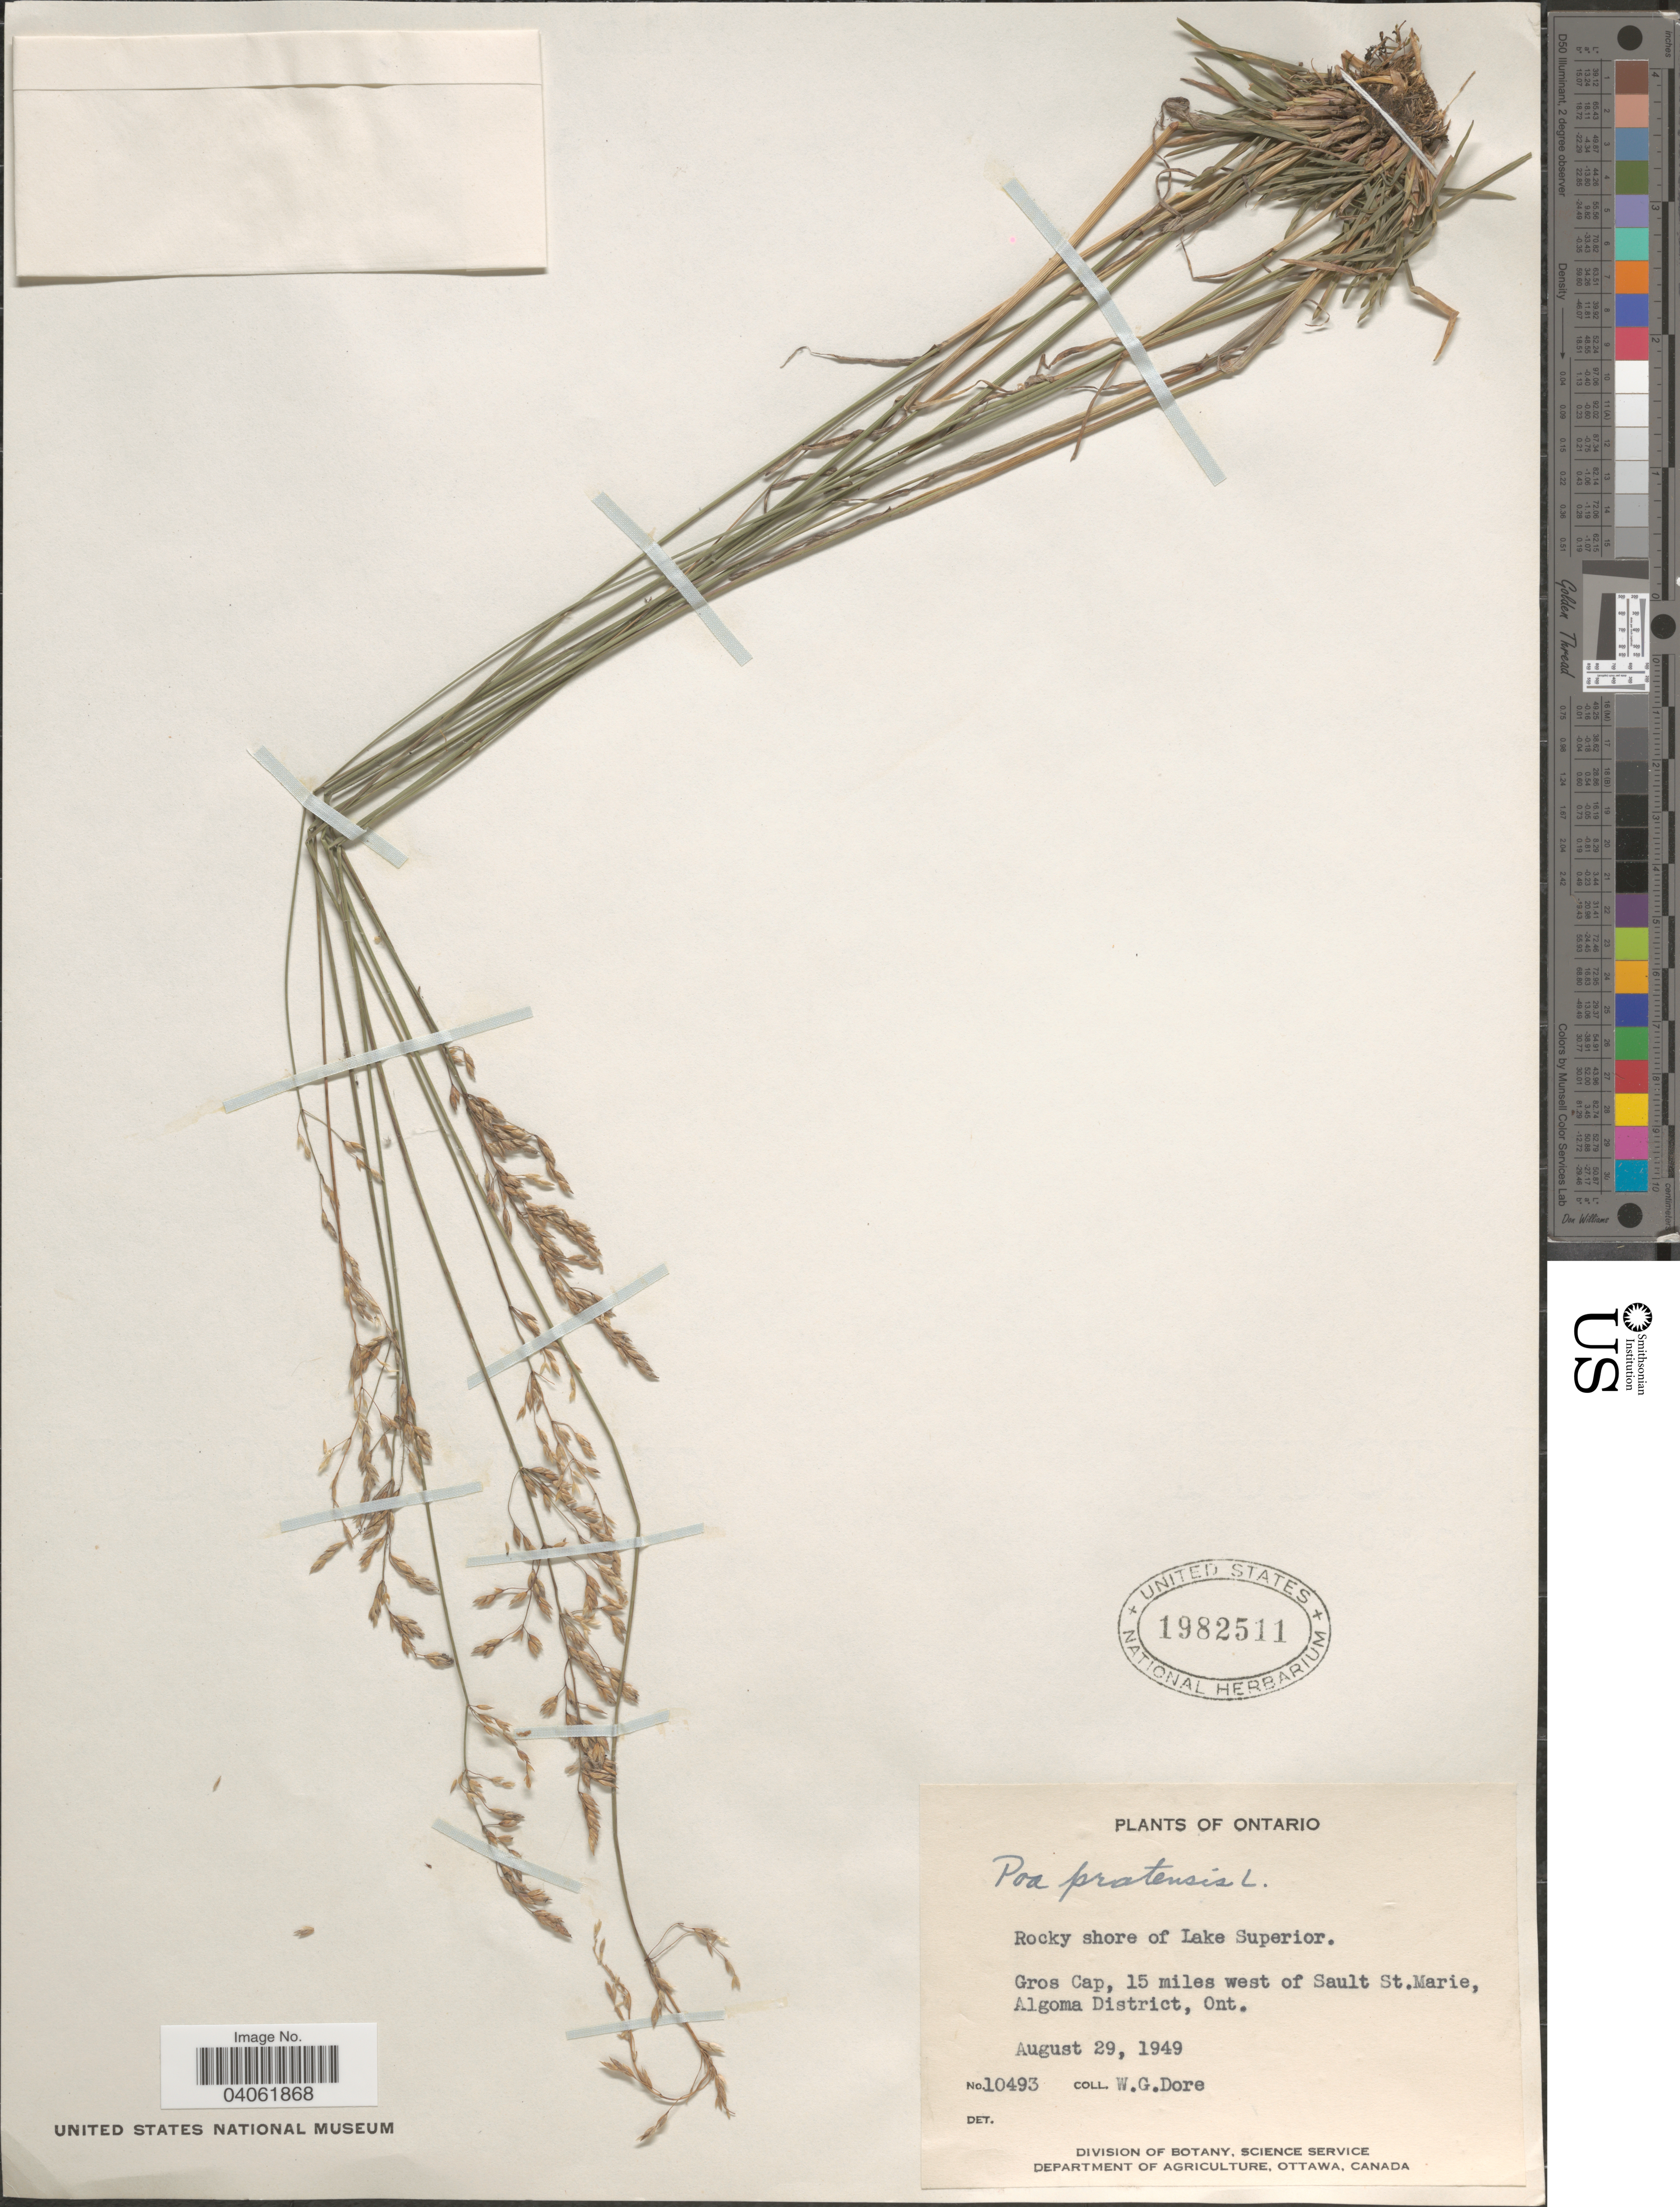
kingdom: Plantae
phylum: Tracheophyta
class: Liliopsida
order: Poales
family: Poaceae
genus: Poa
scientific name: Poa pratensis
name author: L.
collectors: W. Dore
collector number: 10493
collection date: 1949-08-29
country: Canada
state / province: Ontario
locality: Rocky shore of Lake Superior. Gros Cap, 15 miles west of Sault St.Marie, Algoma District.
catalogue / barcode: US 1982511